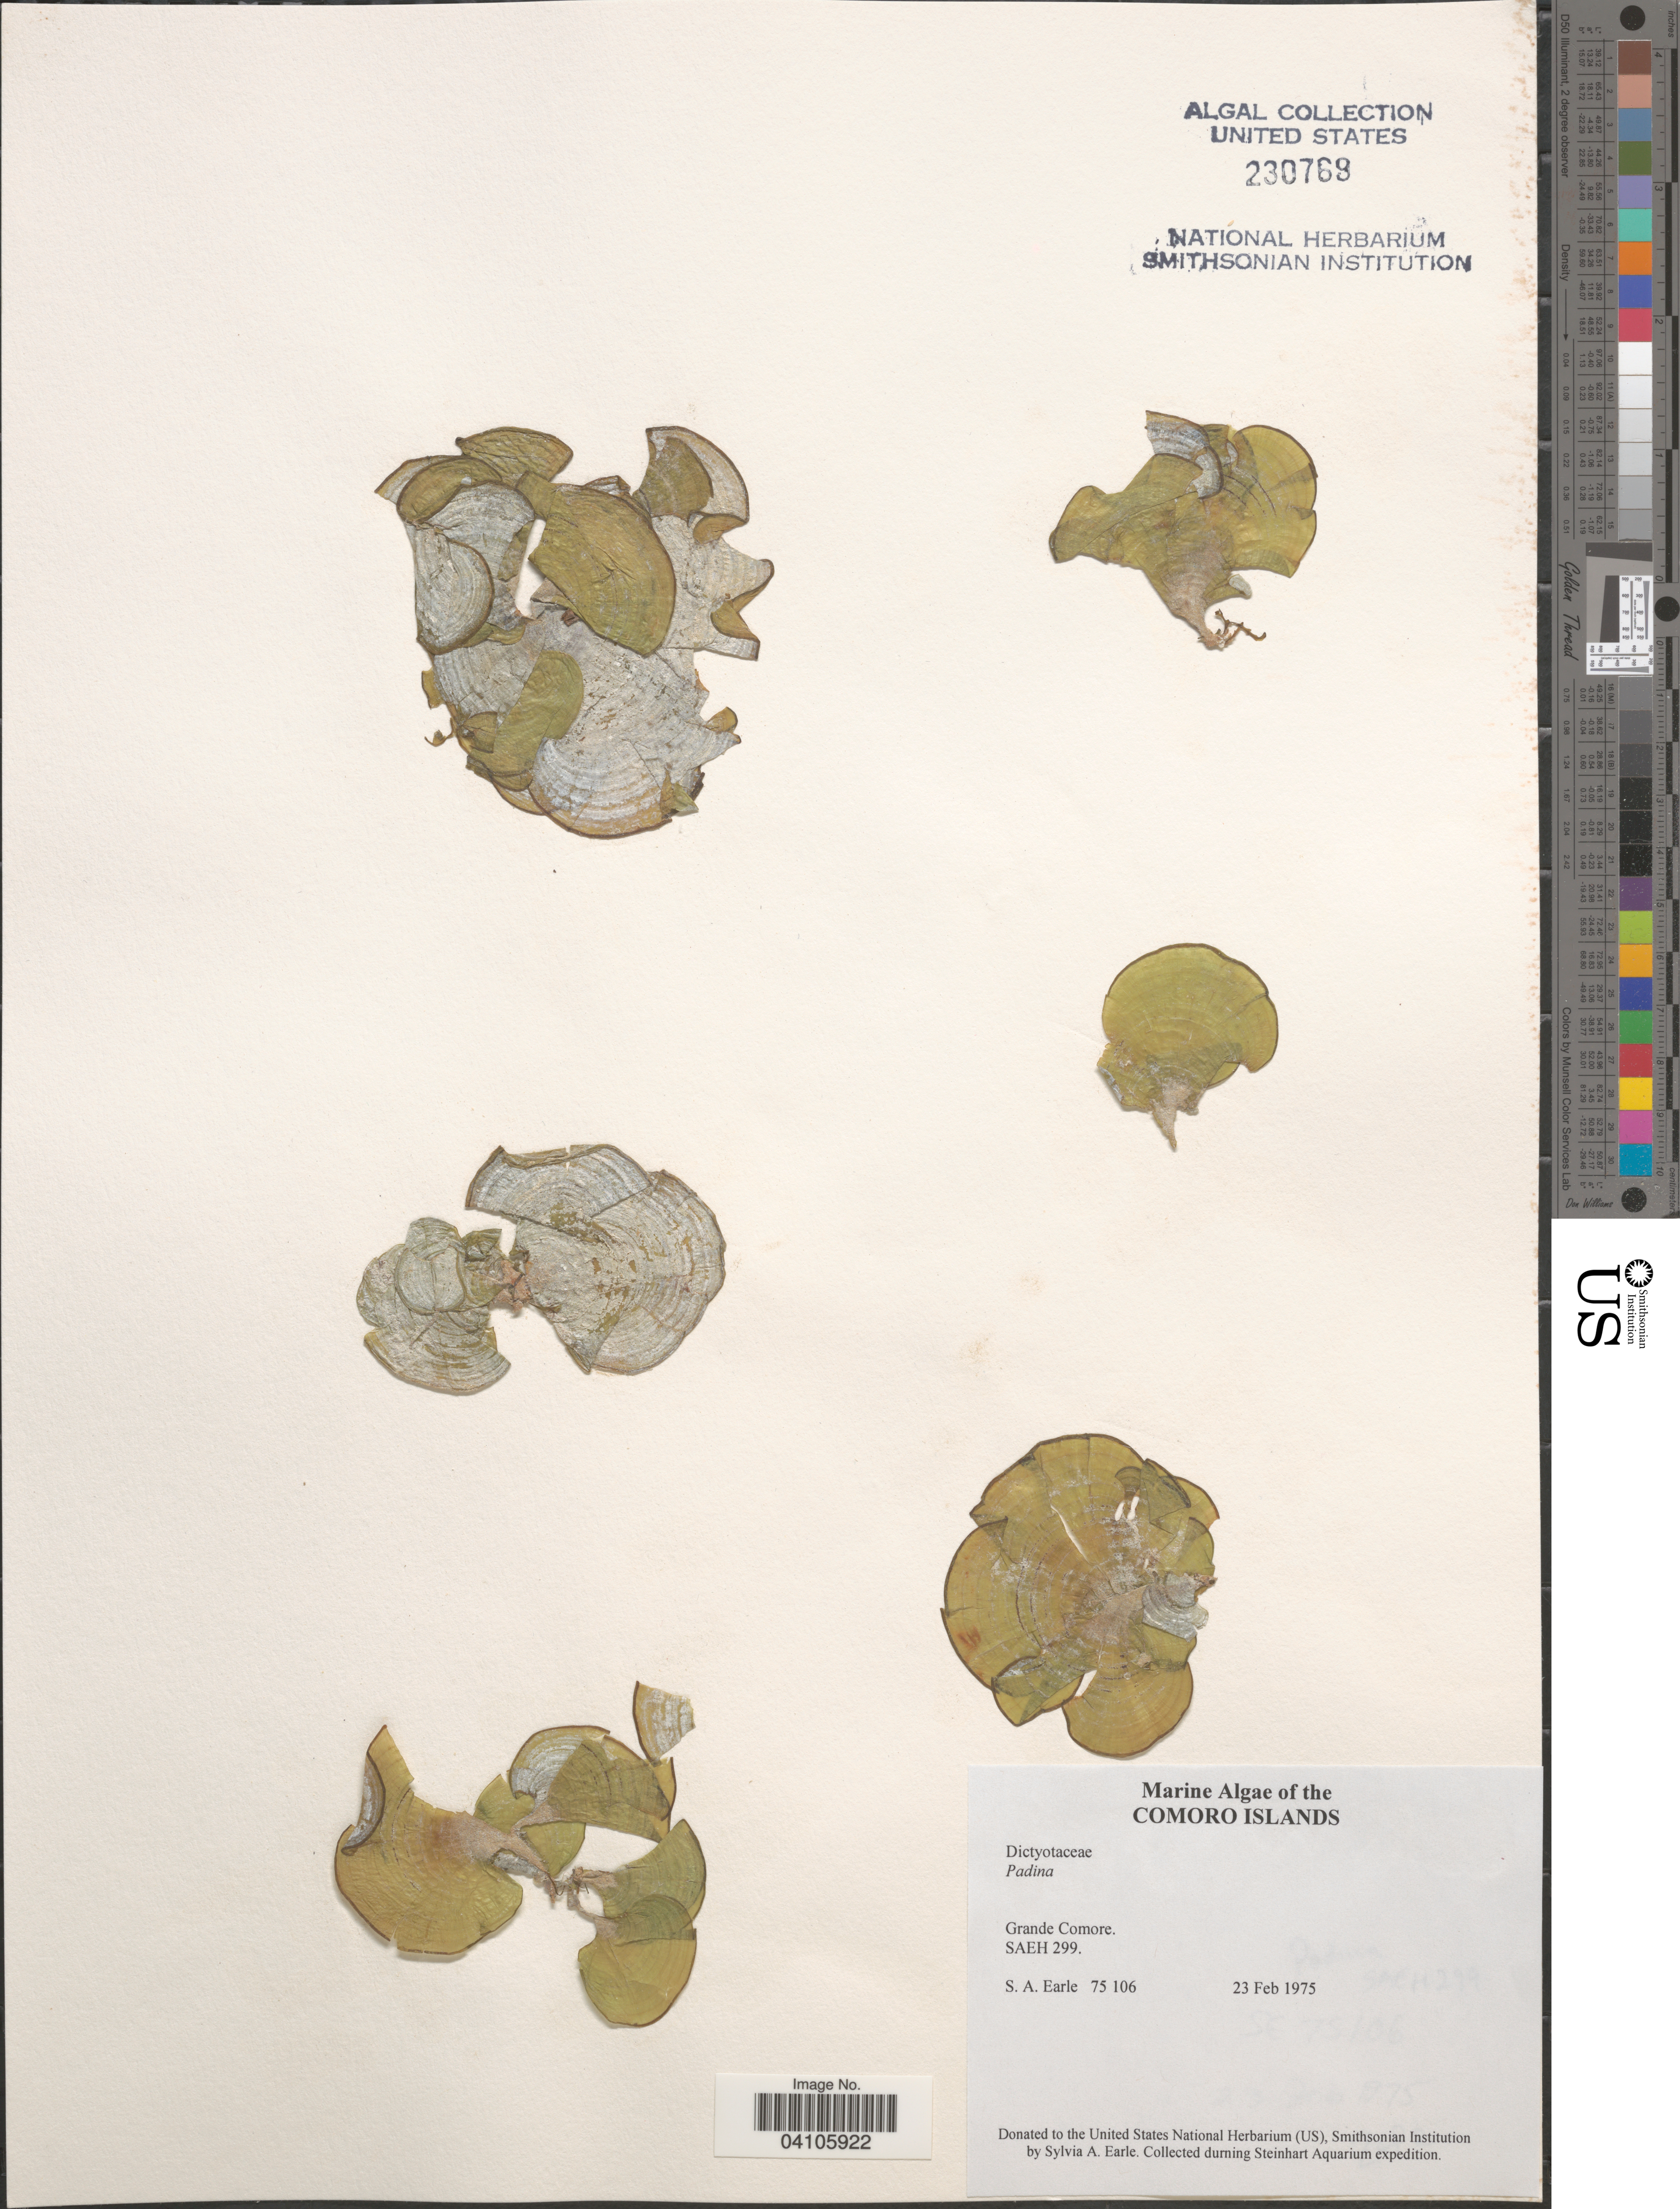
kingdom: Chromista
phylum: Ochrophyta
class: Phaeophyceae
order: Dictyotales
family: Dictyotaceae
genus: Padina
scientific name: Padina sp.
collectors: S. A. Earle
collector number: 75106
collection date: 1975-02-23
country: Comoros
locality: Grande Comore. Steinhart Aquarium expedition.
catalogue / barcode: US 230769